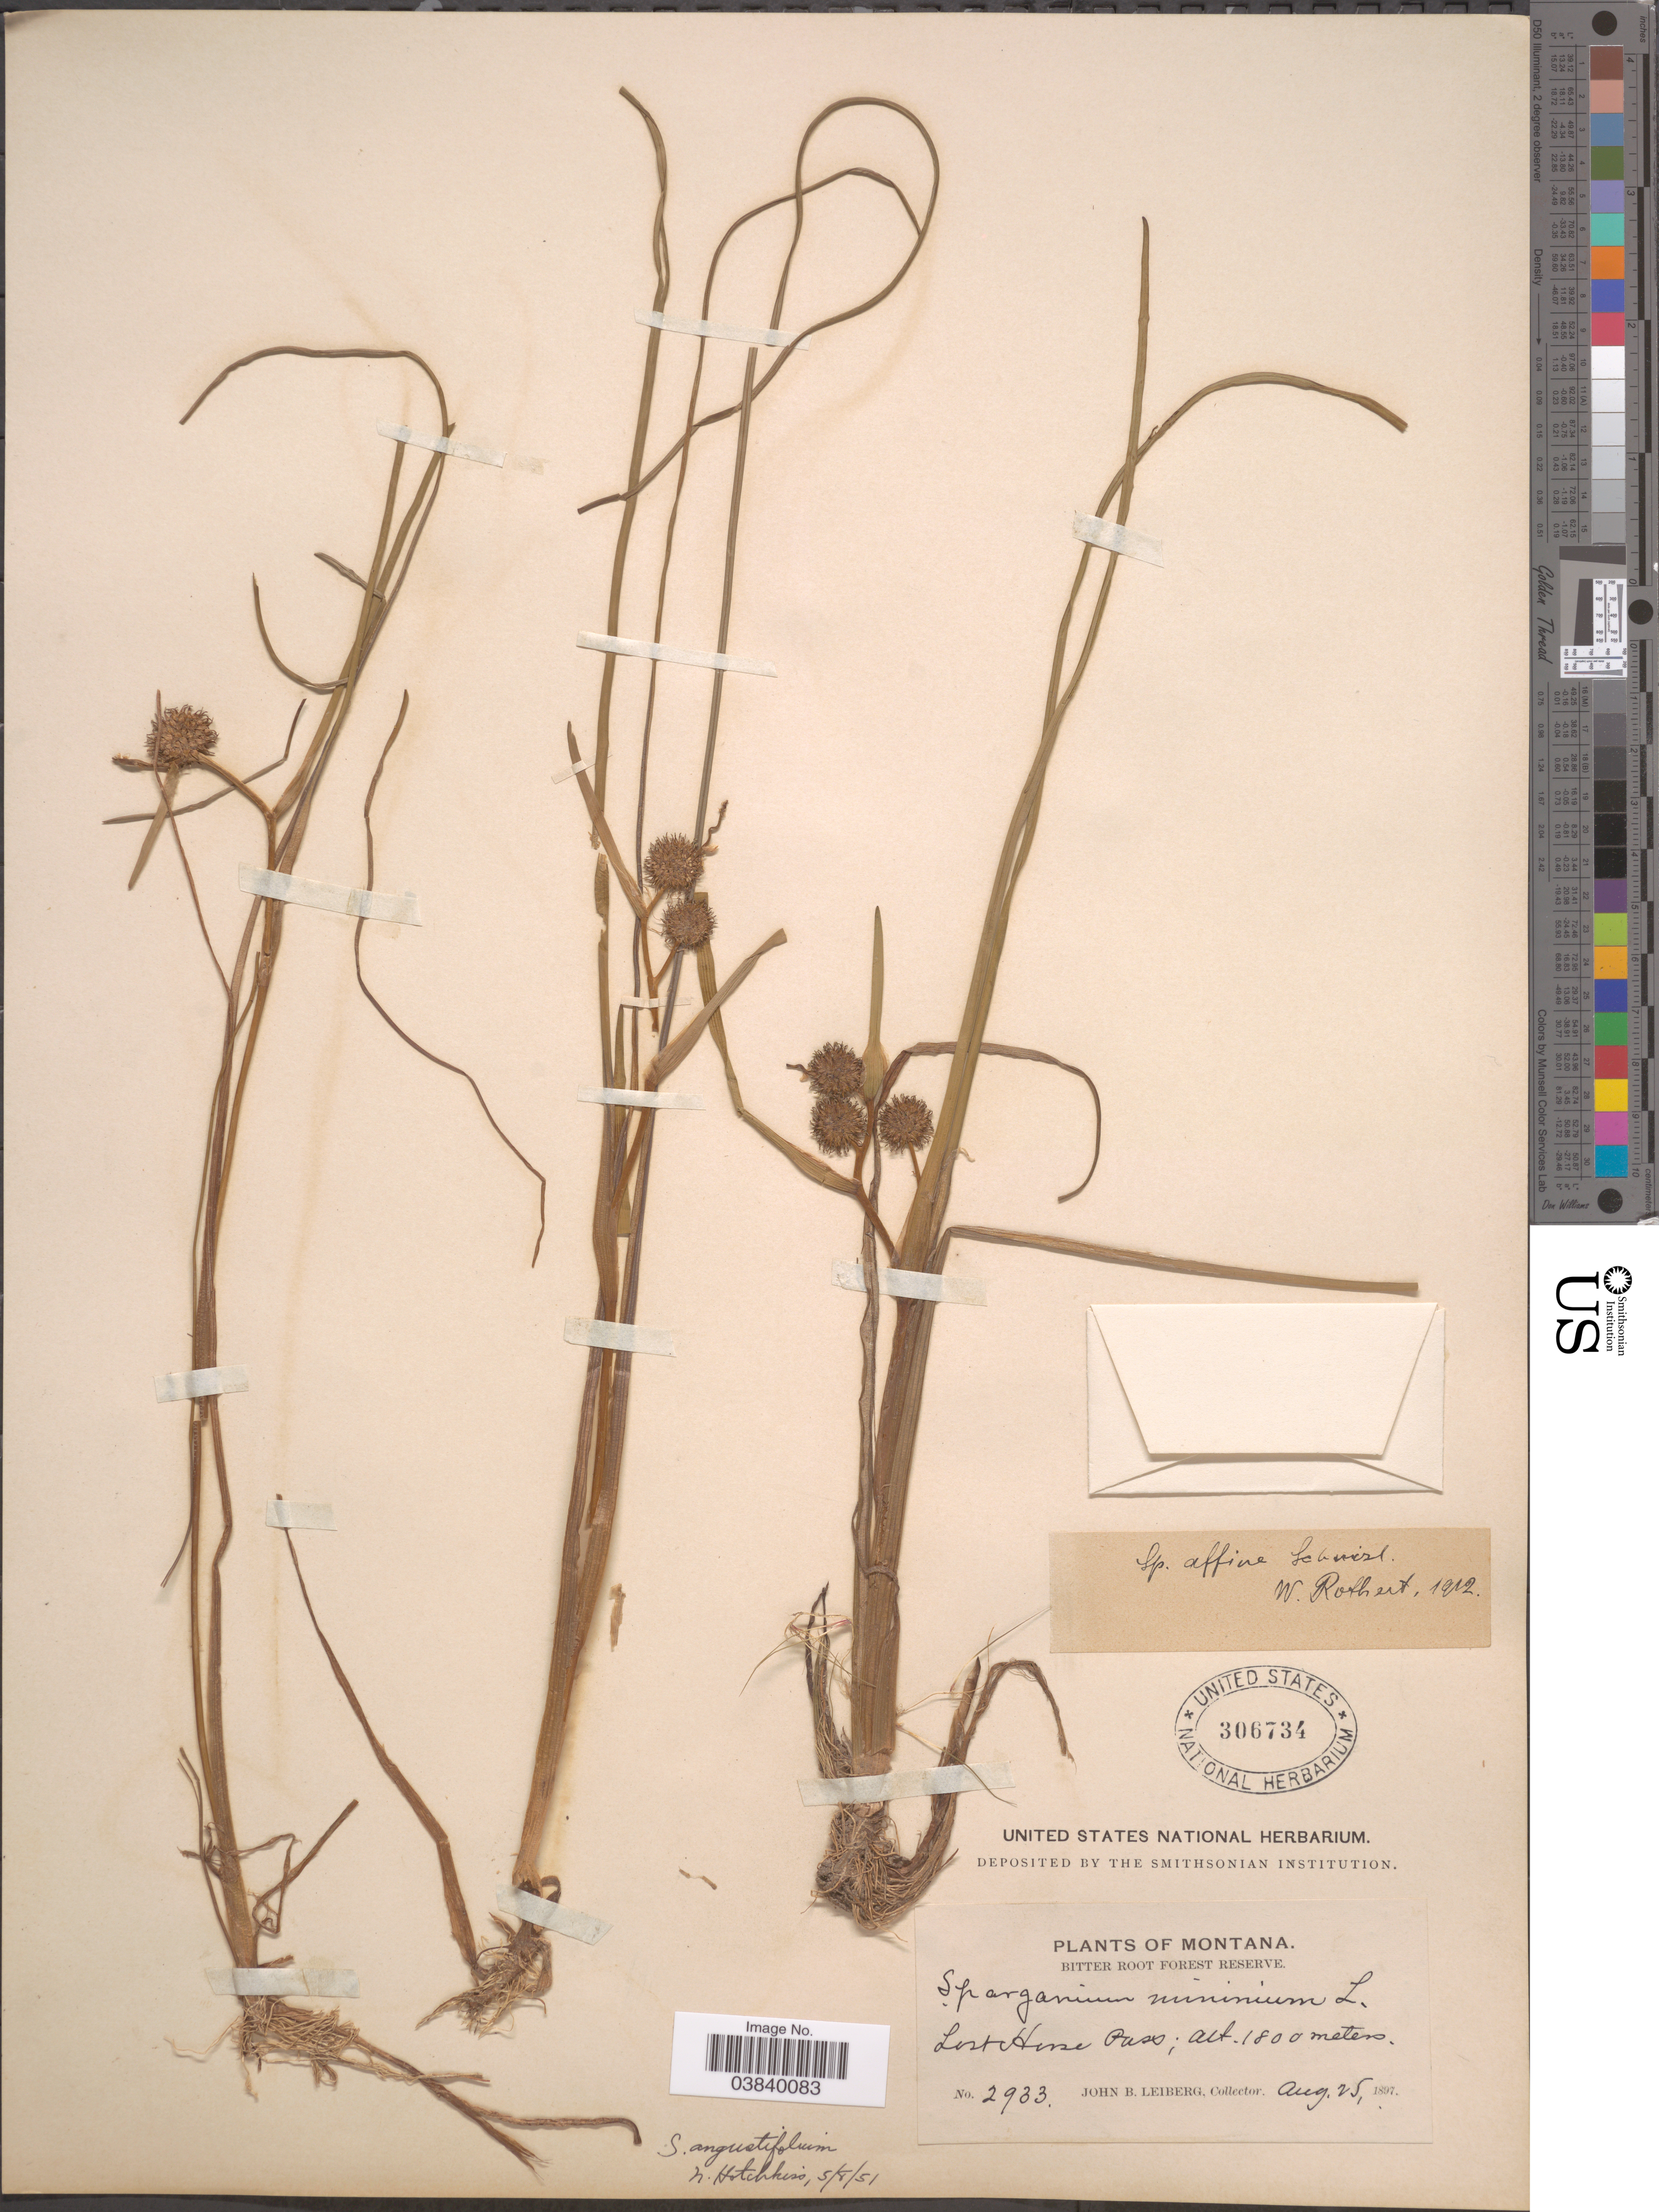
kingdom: Plantae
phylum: Tracheophyta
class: Liliopsida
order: Poales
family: Typhaceae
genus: Sparganium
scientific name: Sparganium angustifolium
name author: Michx.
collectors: J. B. Leiberg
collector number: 2933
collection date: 1897-08-25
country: United States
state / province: Montana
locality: Bitter Root Forest Reserve. Lost Horse Pass.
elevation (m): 1800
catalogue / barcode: US 306734